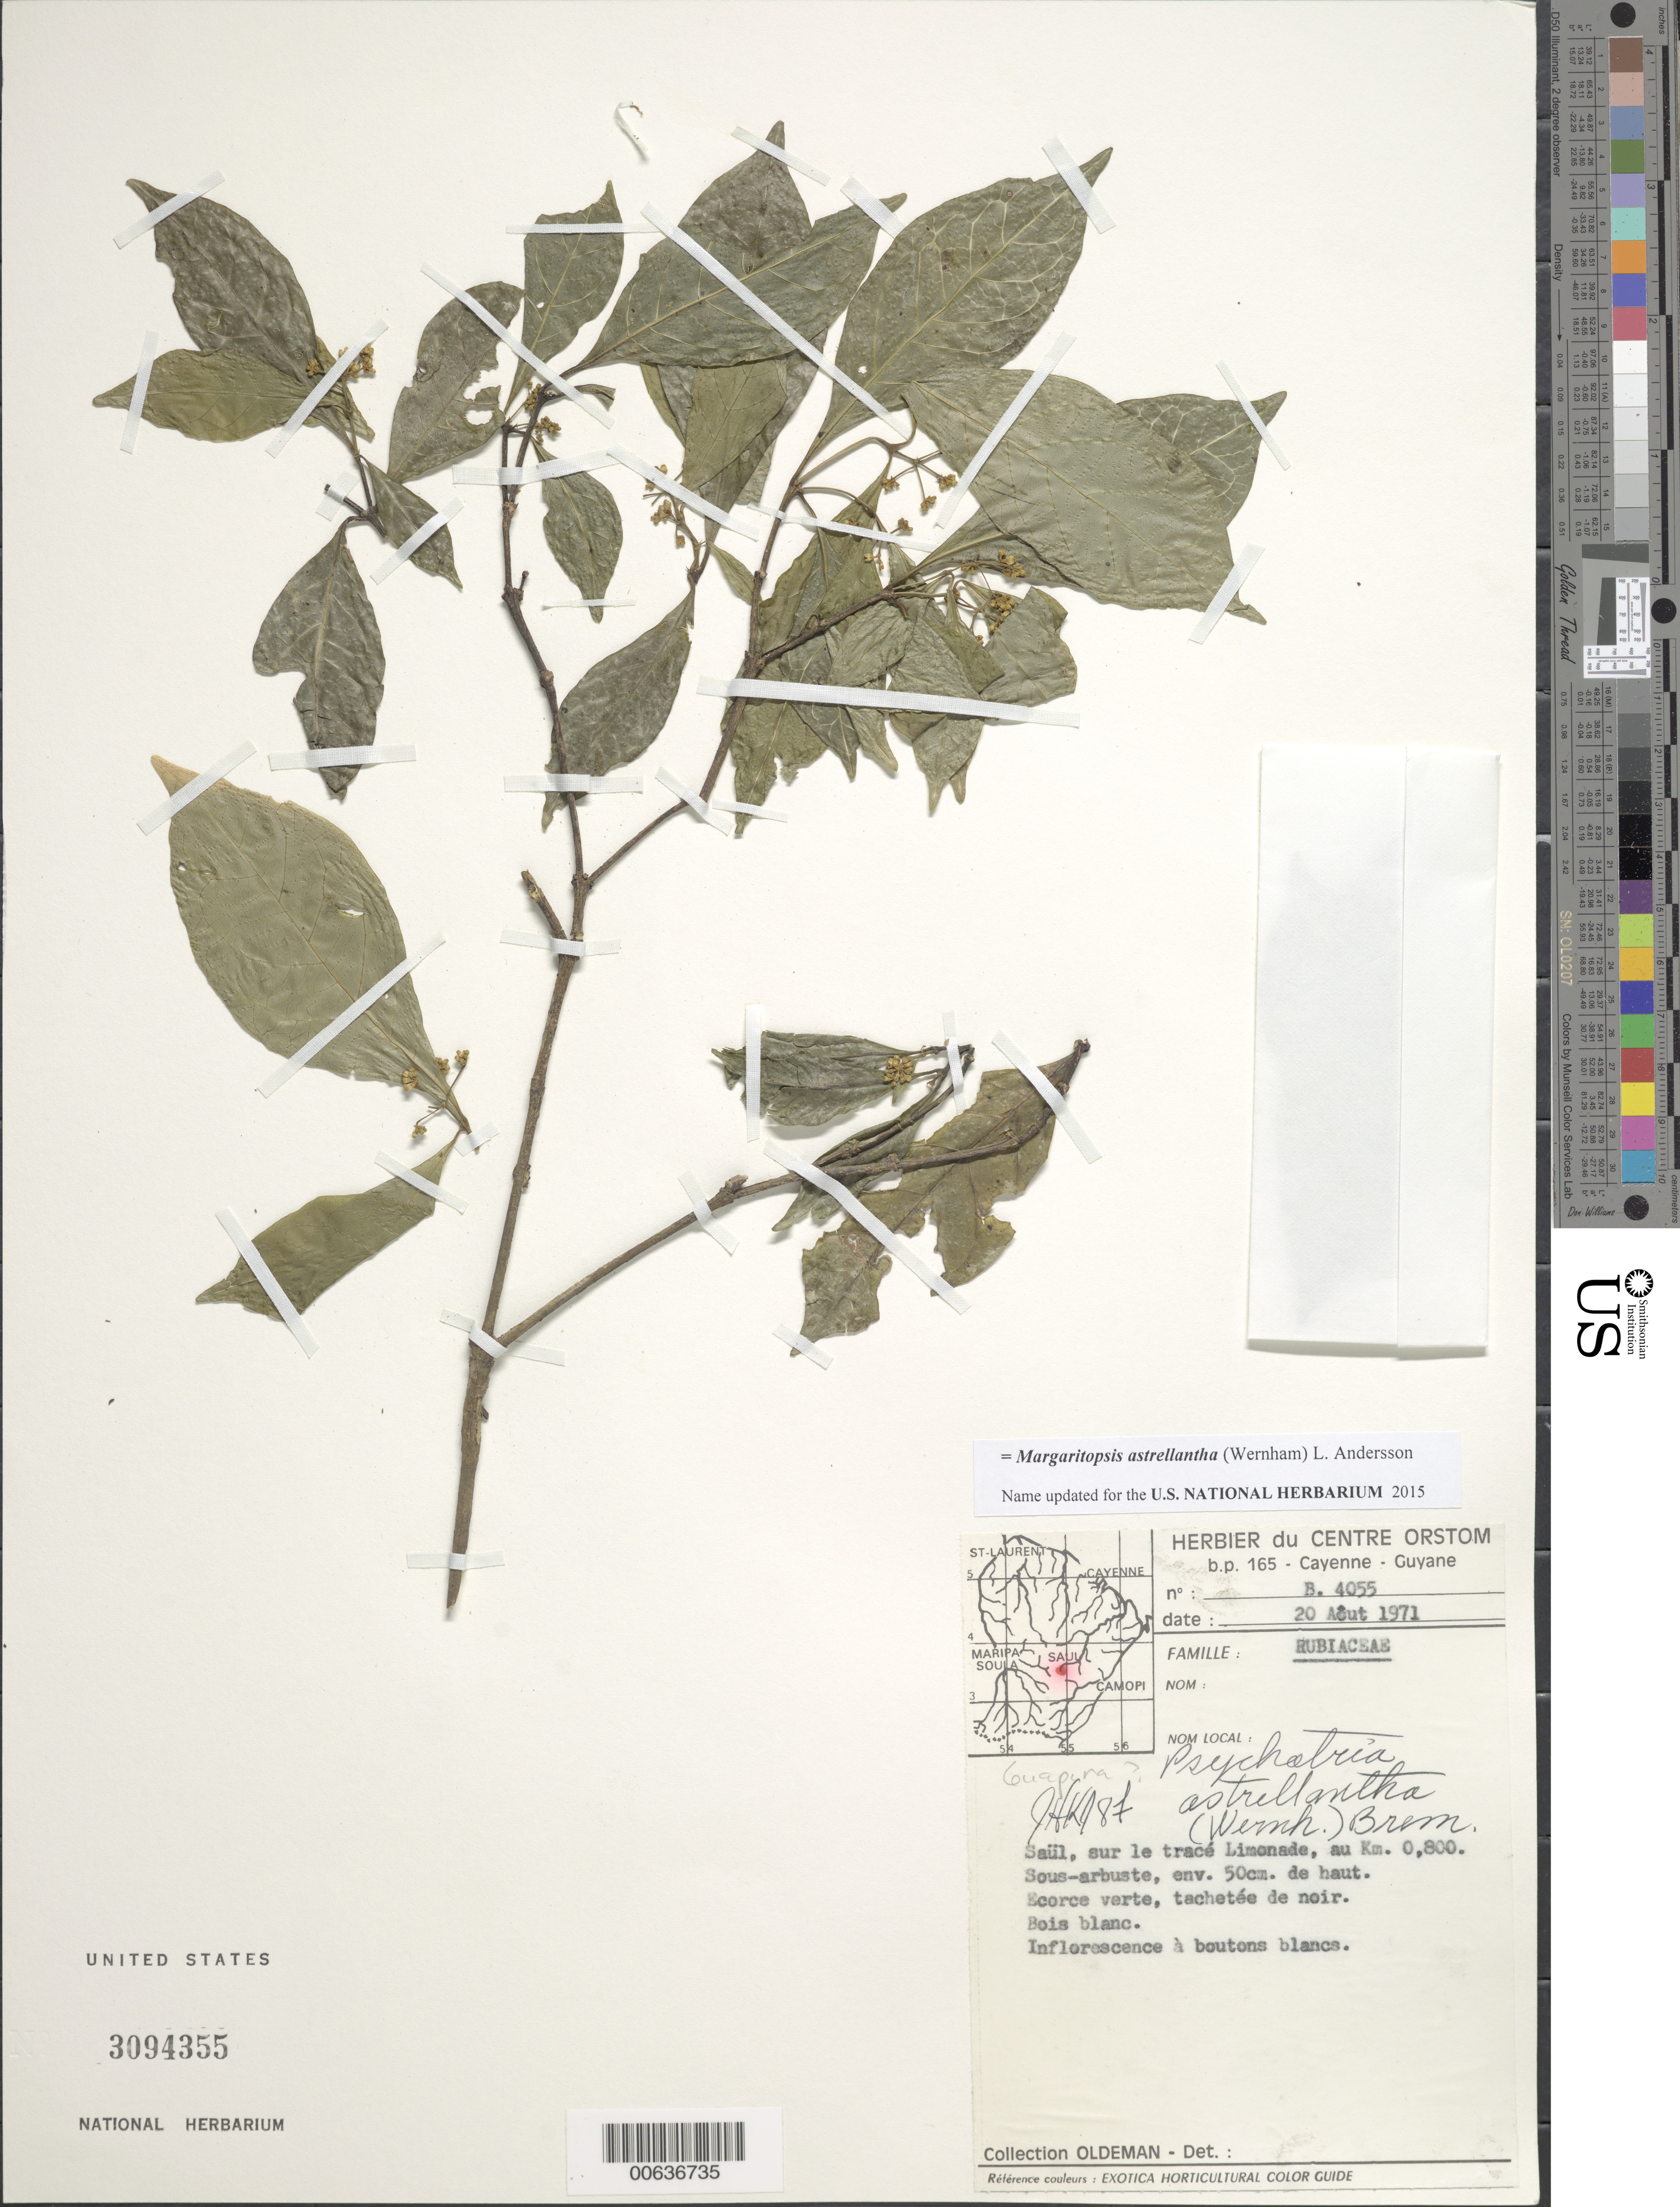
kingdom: Plantae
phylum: Tracheophyta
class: Magnoliopsida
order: Gentianales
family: Rubiaceae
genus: Psychotria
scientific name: Psychotria astrellantha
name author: Wernham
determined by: Kirkbride, J. H.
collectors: R. Oldeman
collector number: B 4055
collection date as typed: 20-Aug-71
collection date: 1971-08-20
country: French Guiana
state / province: Saint-Laurent-du-Maroni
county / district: Saül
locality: Saül, Tracé Limonade, au km 0.8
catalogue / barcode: US 3094355